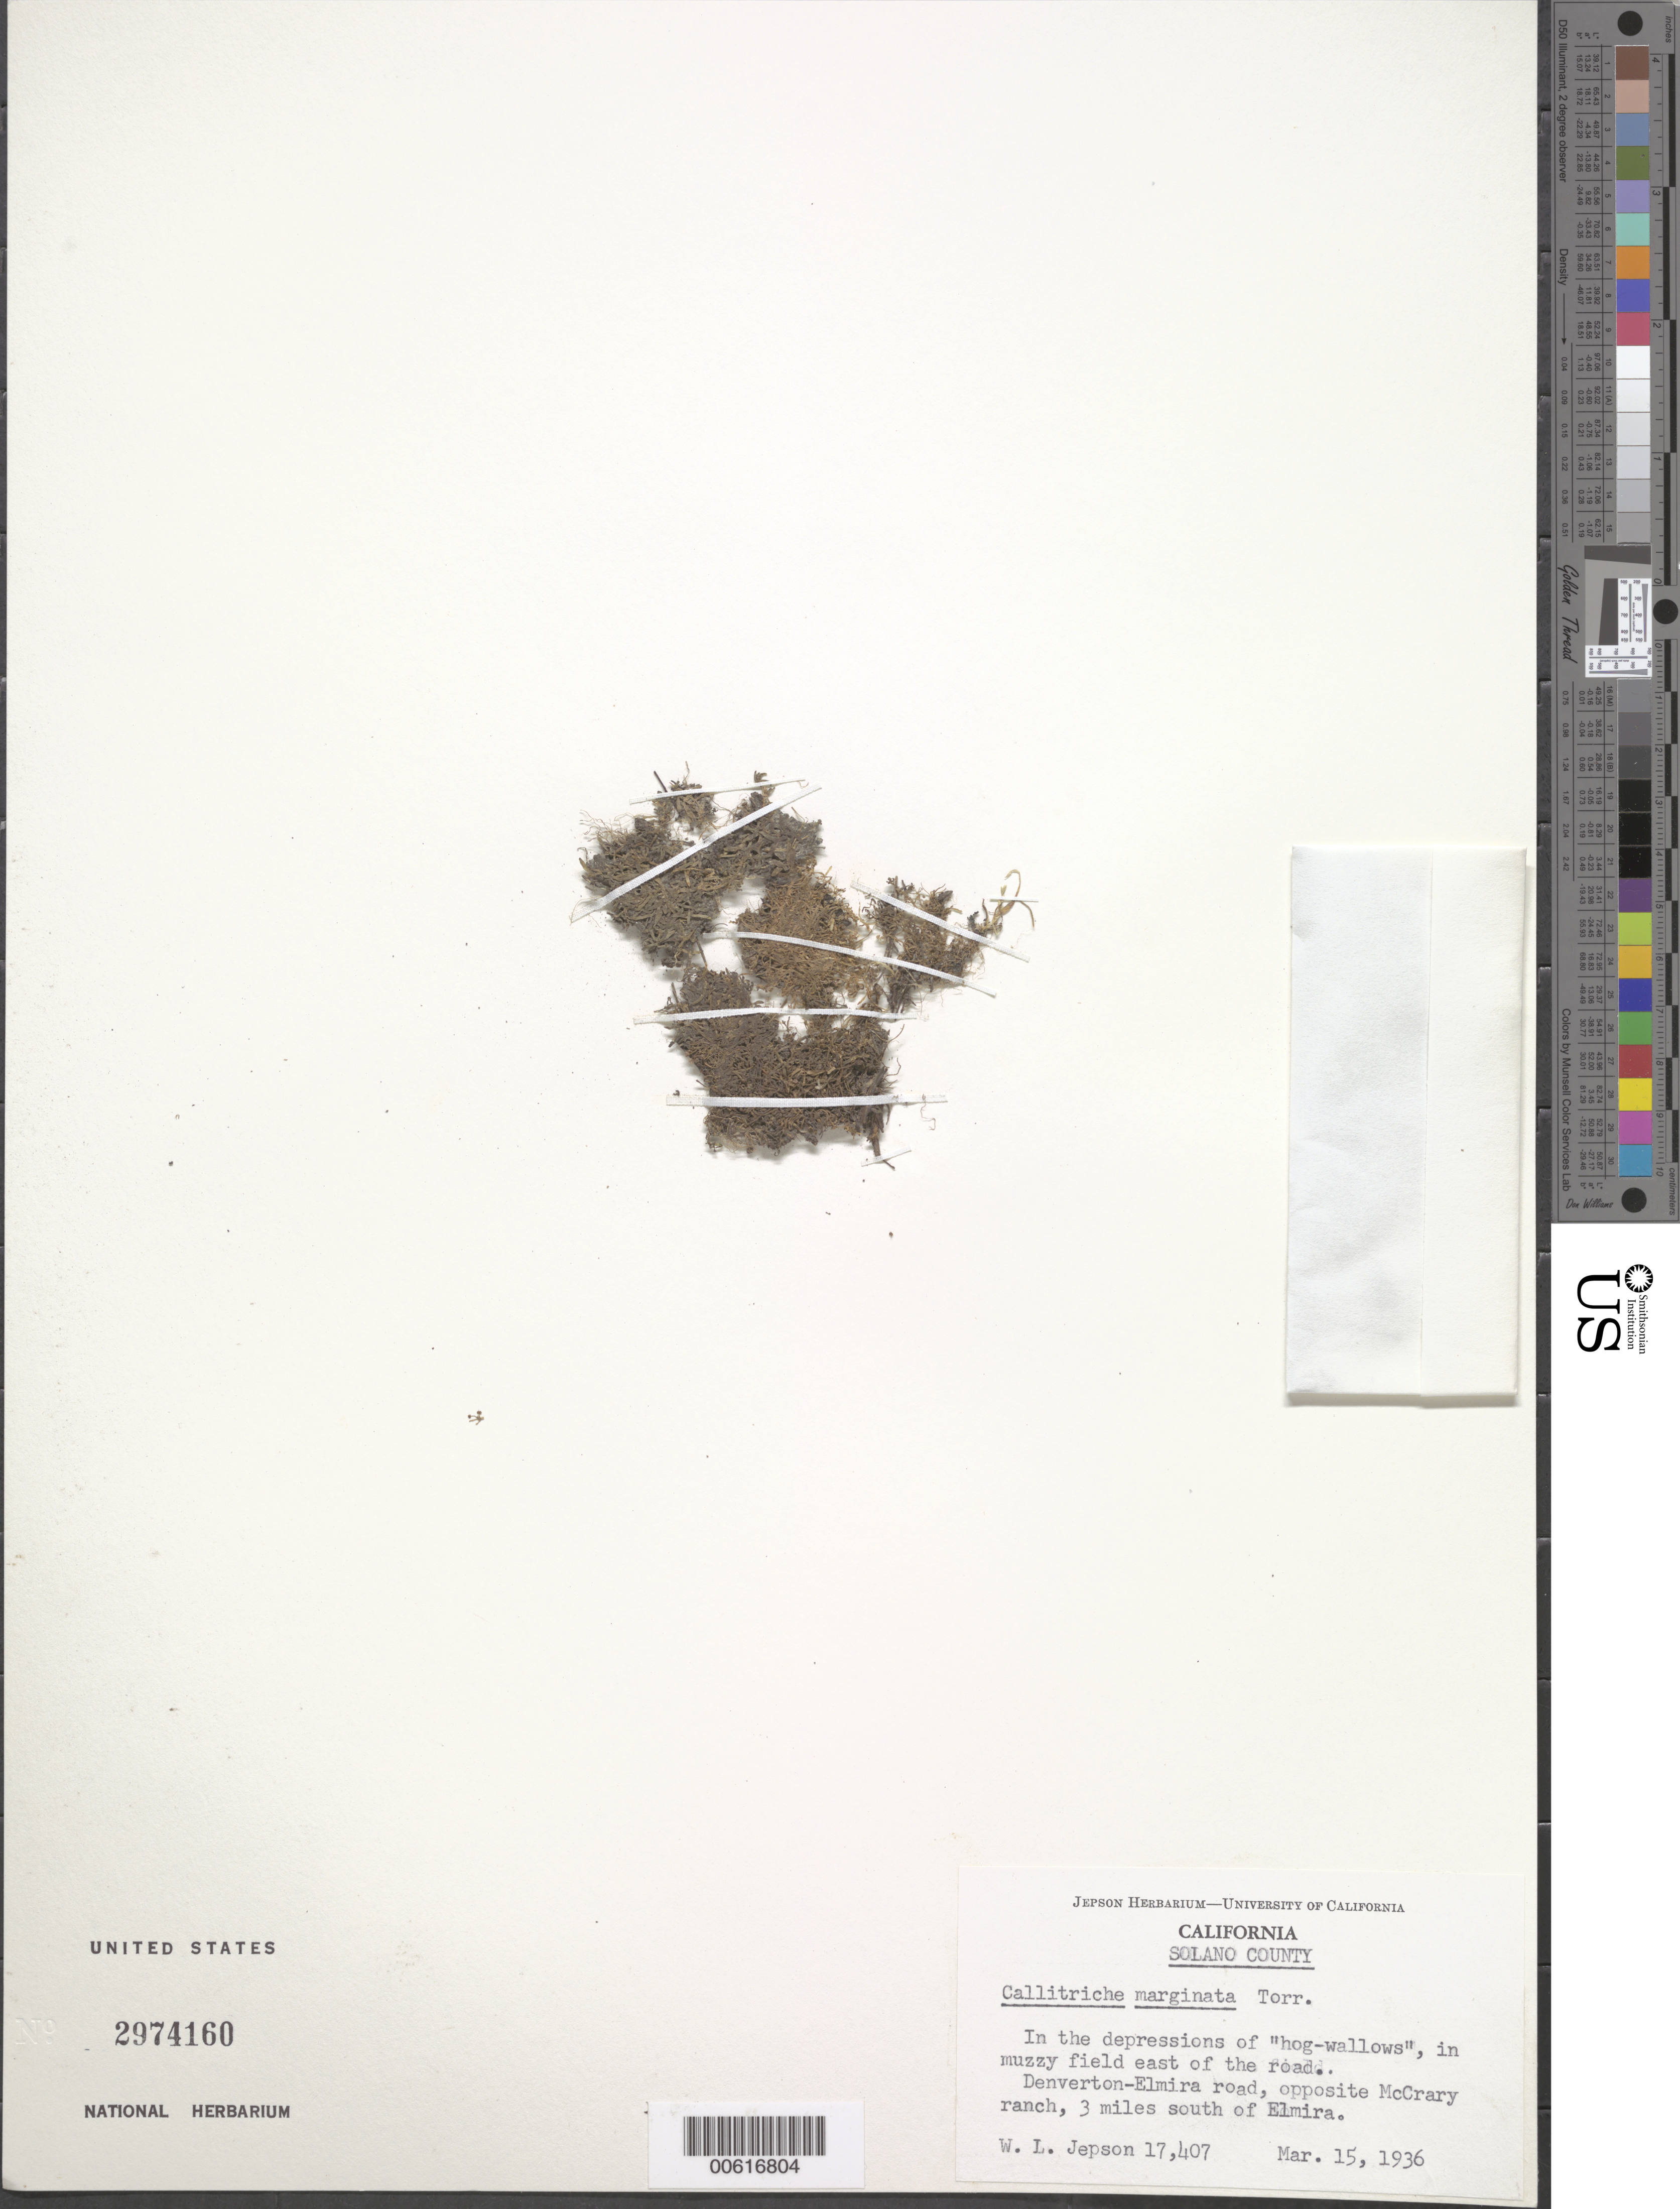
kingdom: Plantae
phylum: Tracheophyta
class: Magnoliopsida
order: Lamiales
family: Plantaginaceae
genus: Callitriche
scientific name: Callitriche marginata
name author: Torr.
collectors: W. L. Jepson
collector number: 17407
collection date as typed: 15 Mar 1936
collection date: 1936-03-15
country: United States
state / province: California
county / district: Solano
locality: Denverton-Elmira road, opposite McCrary ranch, S of Elmira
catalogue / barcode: US 2974160